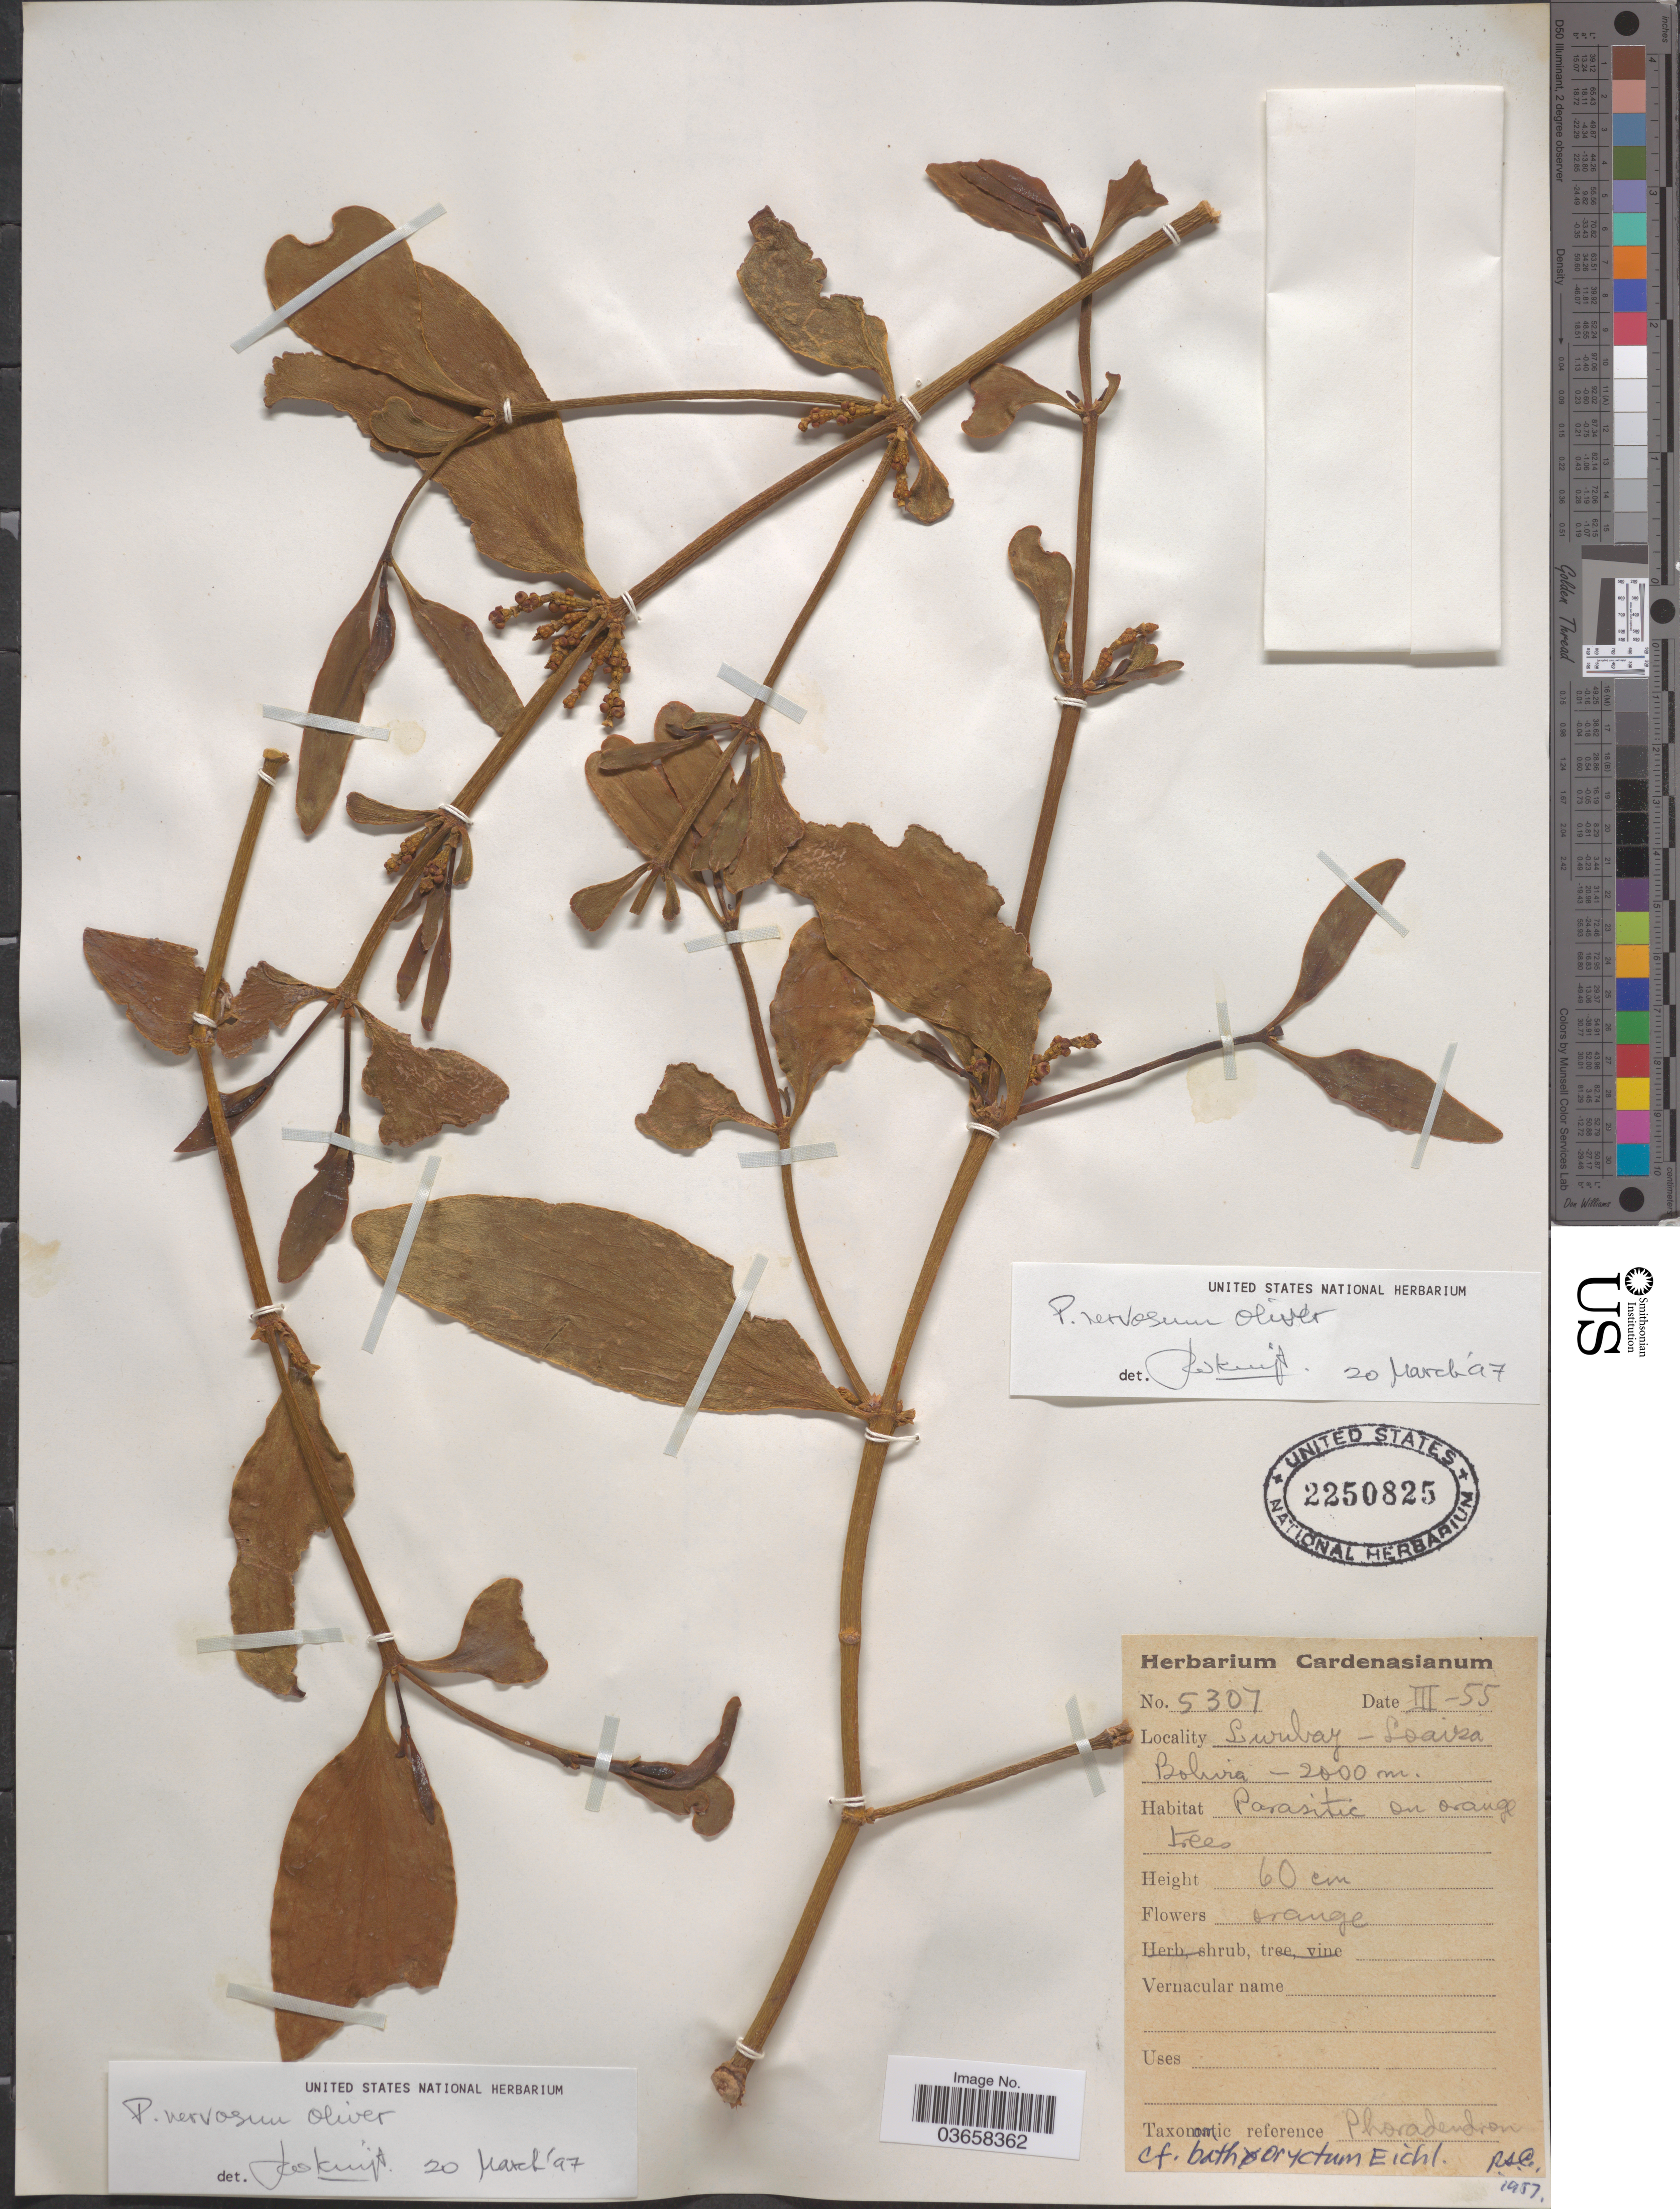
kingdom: Plantae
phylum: Tracheophyta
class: Magnoliopsida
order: Santalales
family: Viscaceae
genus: Phoradendron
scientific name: Phoradendron nervosum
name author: Oliv.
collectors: ex herb. Cardenasianum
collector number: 5307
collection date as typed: Transcribed d/m/y: /3/55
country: Bolivia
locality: Luribay, Loaiza.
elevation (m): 2000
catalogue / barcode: US 2250825